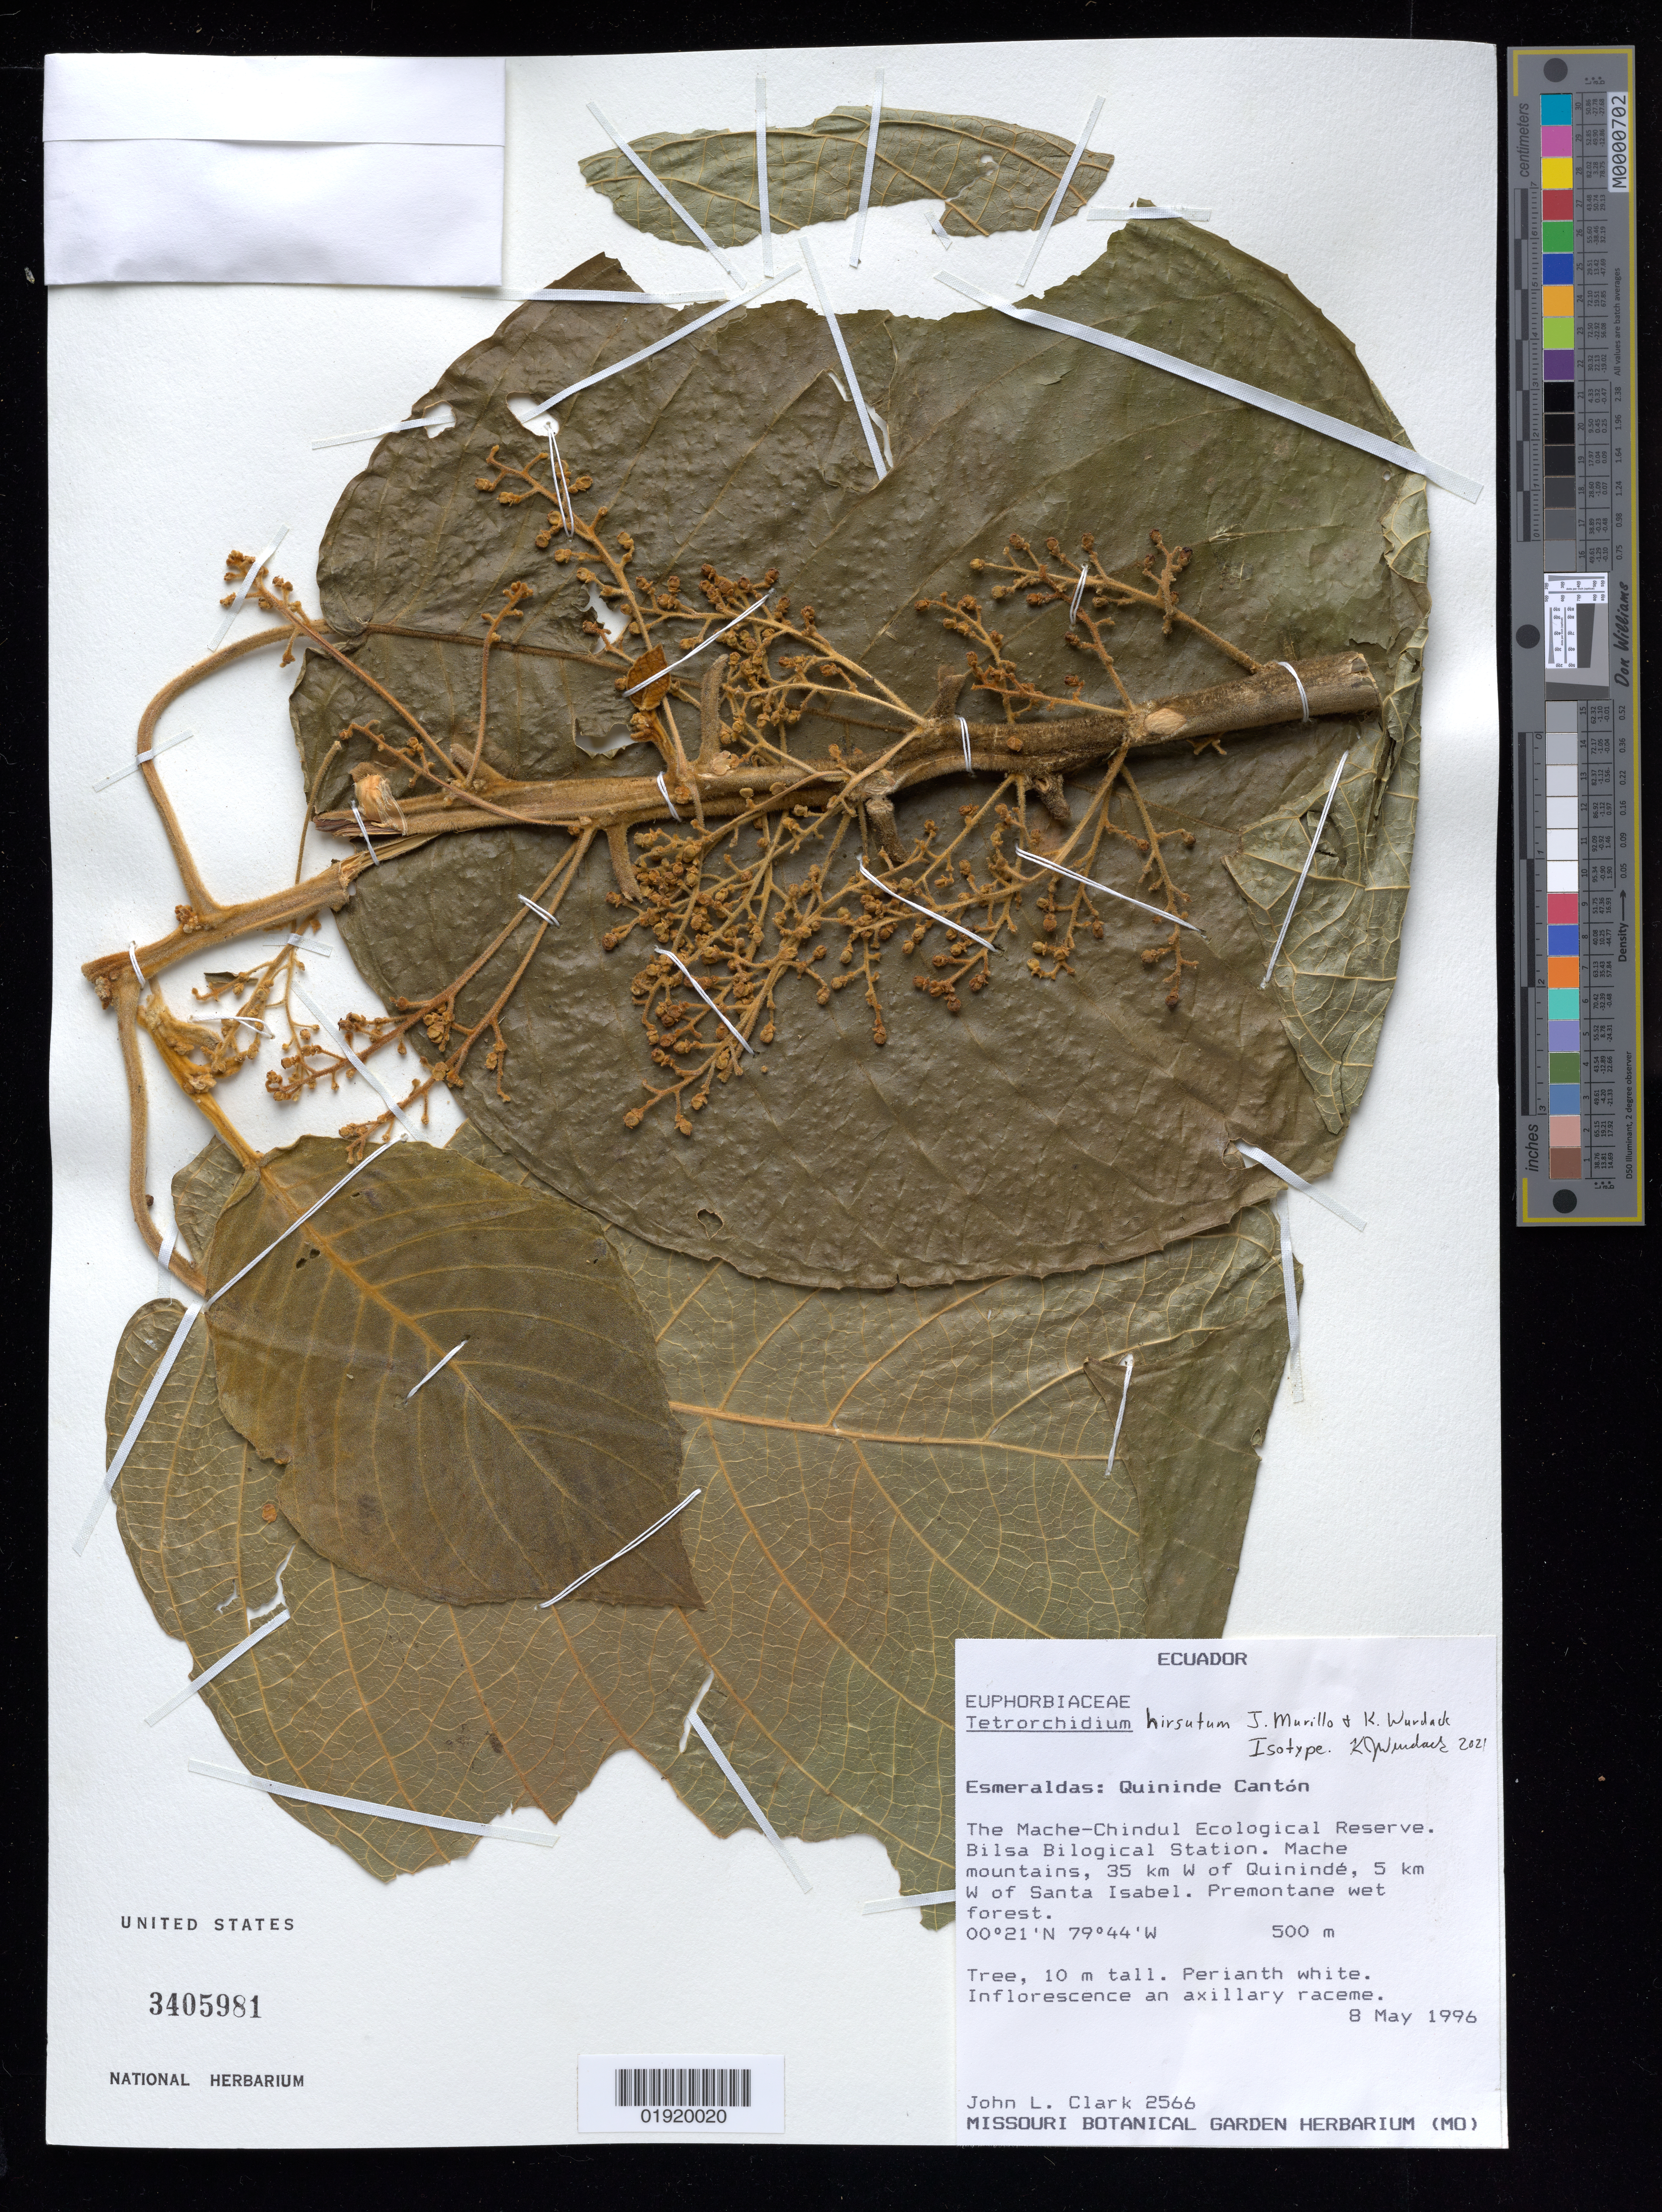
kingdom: Plantae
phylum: Tracheophyta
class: Magnoliopsida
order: Malpighiales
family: Euphorbiaceae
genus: Tetrorchidium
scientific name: Tetrorchidium hirsutum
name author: J. Murillo & K. Wurdack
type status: Isotype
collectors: J. L. Clark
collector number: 2566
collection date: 1996-05-08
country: Ecuador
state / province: Esmeraldas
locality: Esmeraldas: Quininde Canton. The Mache-Chindul Ecological Reserve. Bilsa Biological Station. Mache mountains, 35 km W of Quinindé, 5 km W of Santa Isabel. Premontane wet forest.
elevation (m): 500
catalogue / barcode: US 3405981